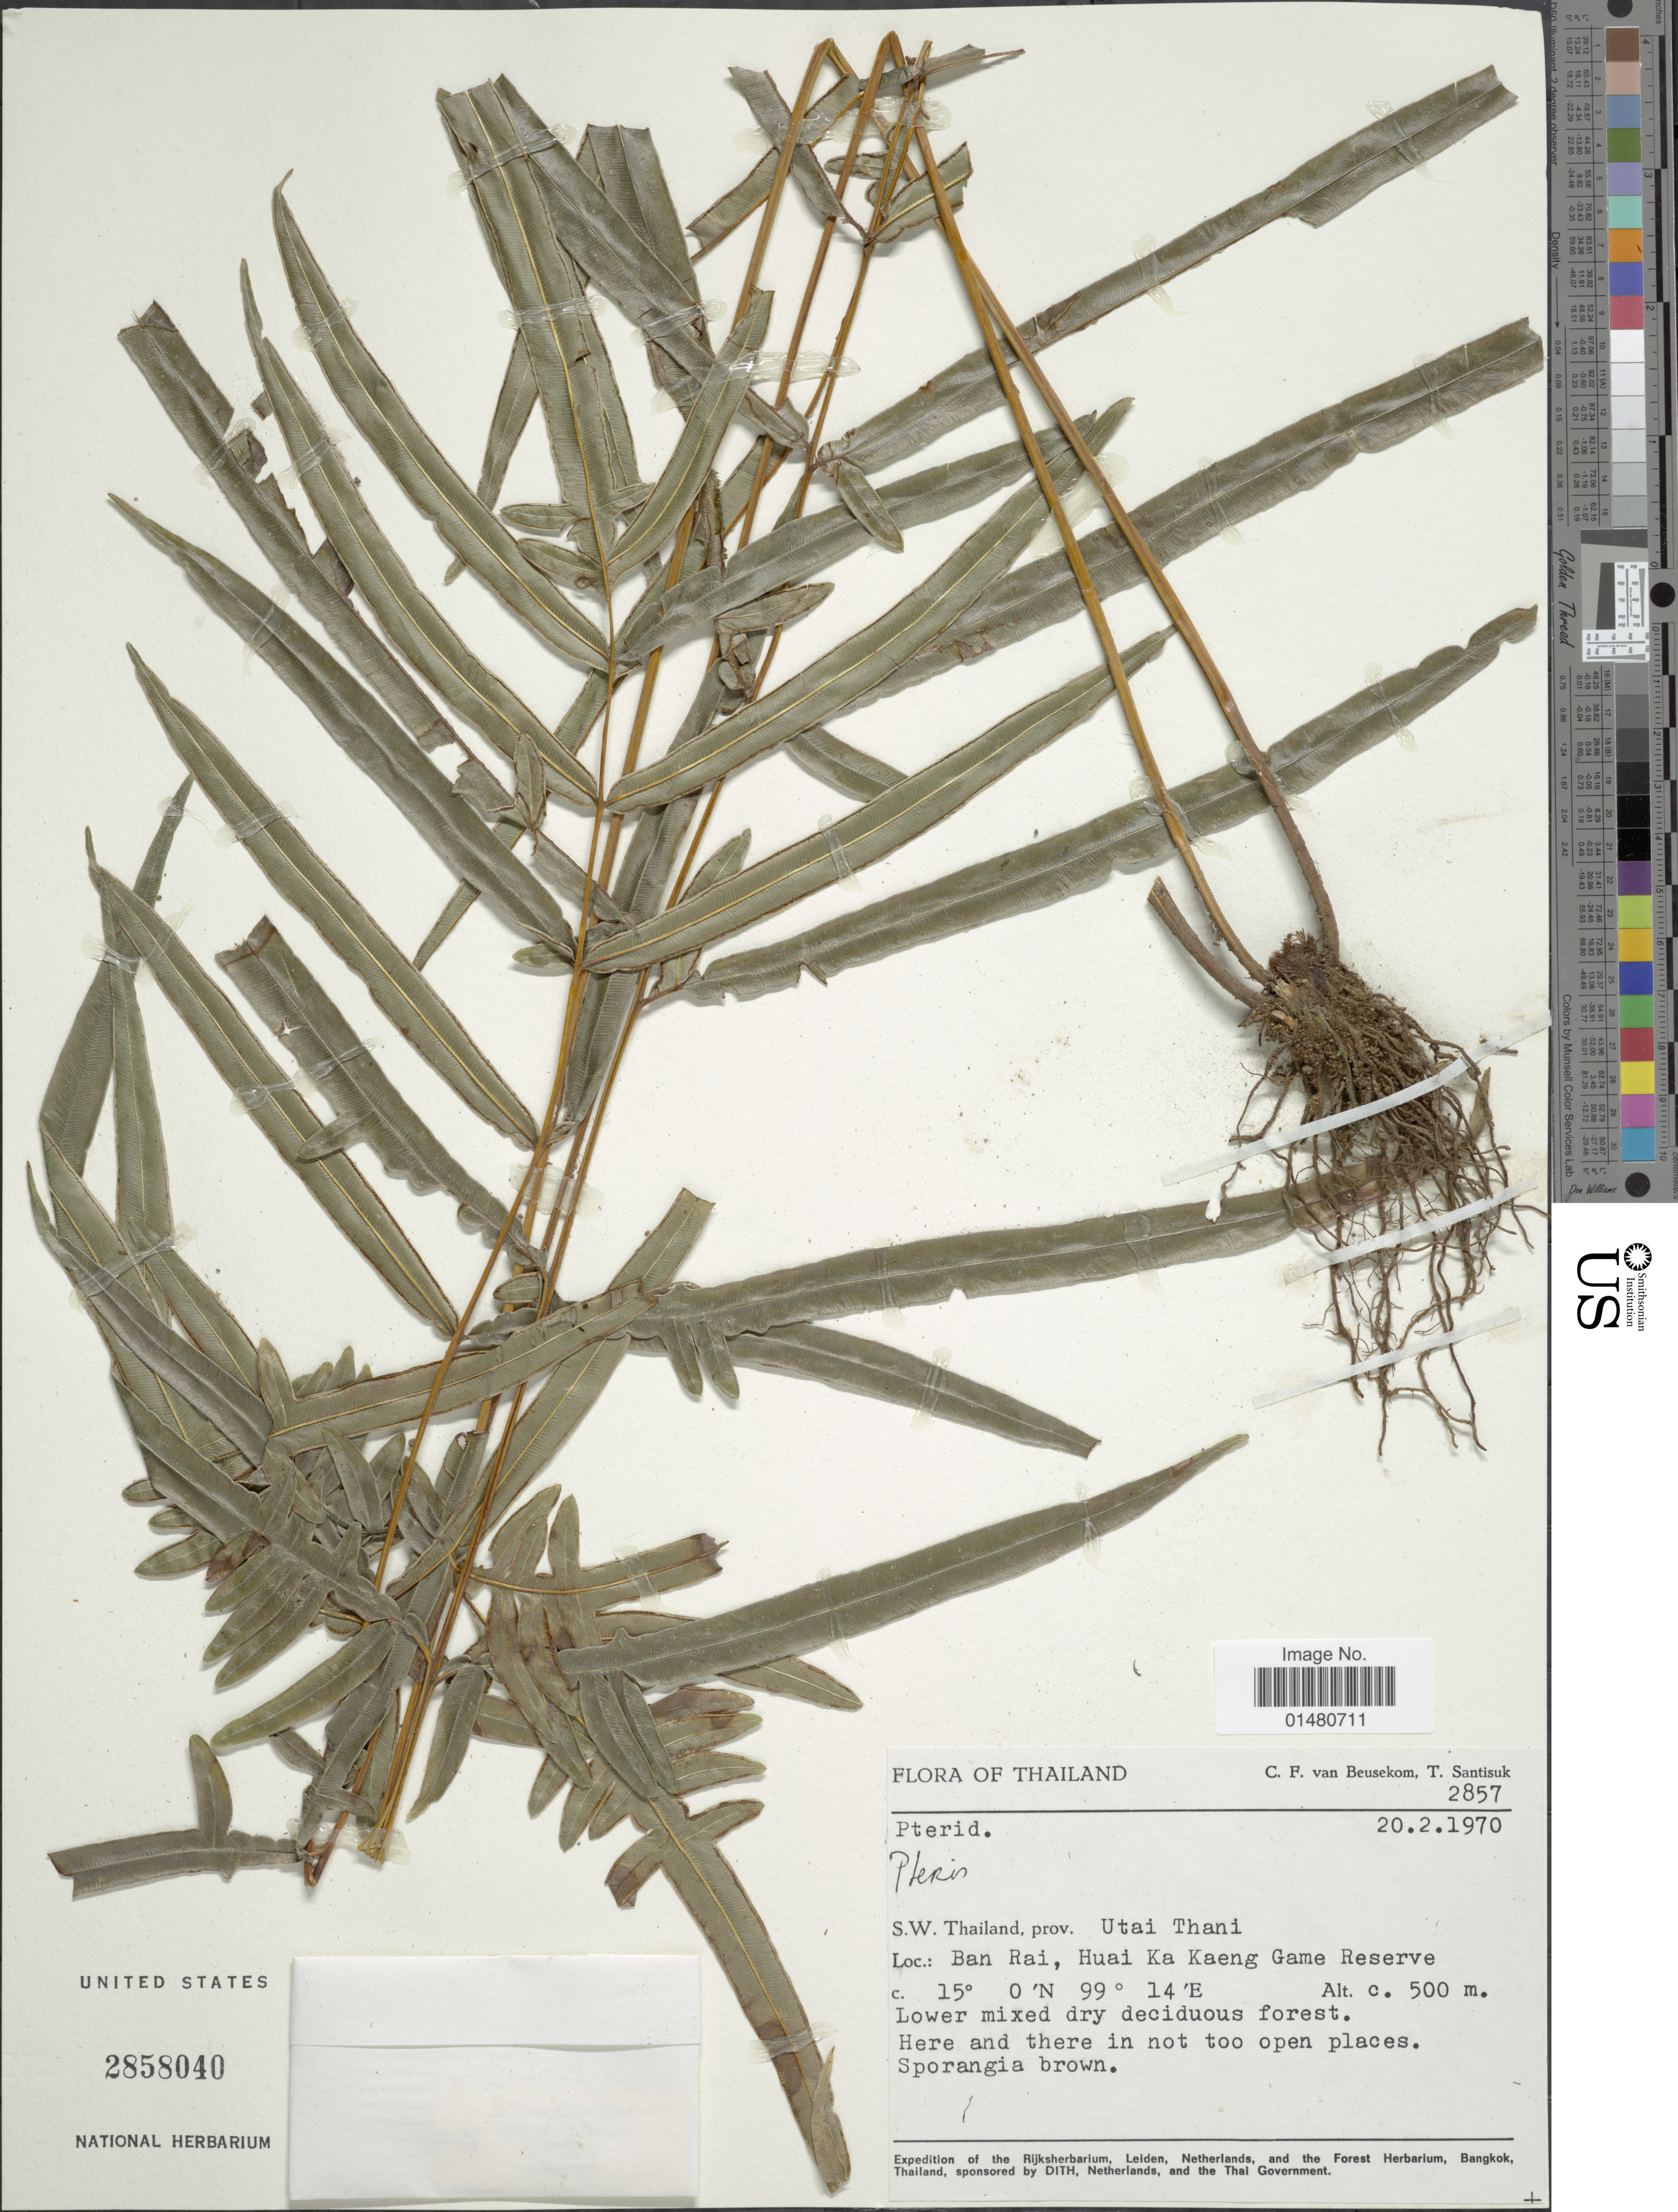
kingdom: Plantae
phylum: Tracheophyta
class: Polypodiopsida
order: Polypodiales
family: Pteridaceae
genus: Pteris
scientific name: Pteris heteromorpha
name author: Fée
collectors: C. F. Beusekom & T. Santisuk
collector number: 2857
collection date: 1970-02-20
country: Thailand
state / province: Uthai Thani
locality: S.W. Thailand, prov. Utai Thani, Bani Rai, Huai Ka Keang Game Reserve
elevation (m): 500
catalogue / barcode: US 2858040